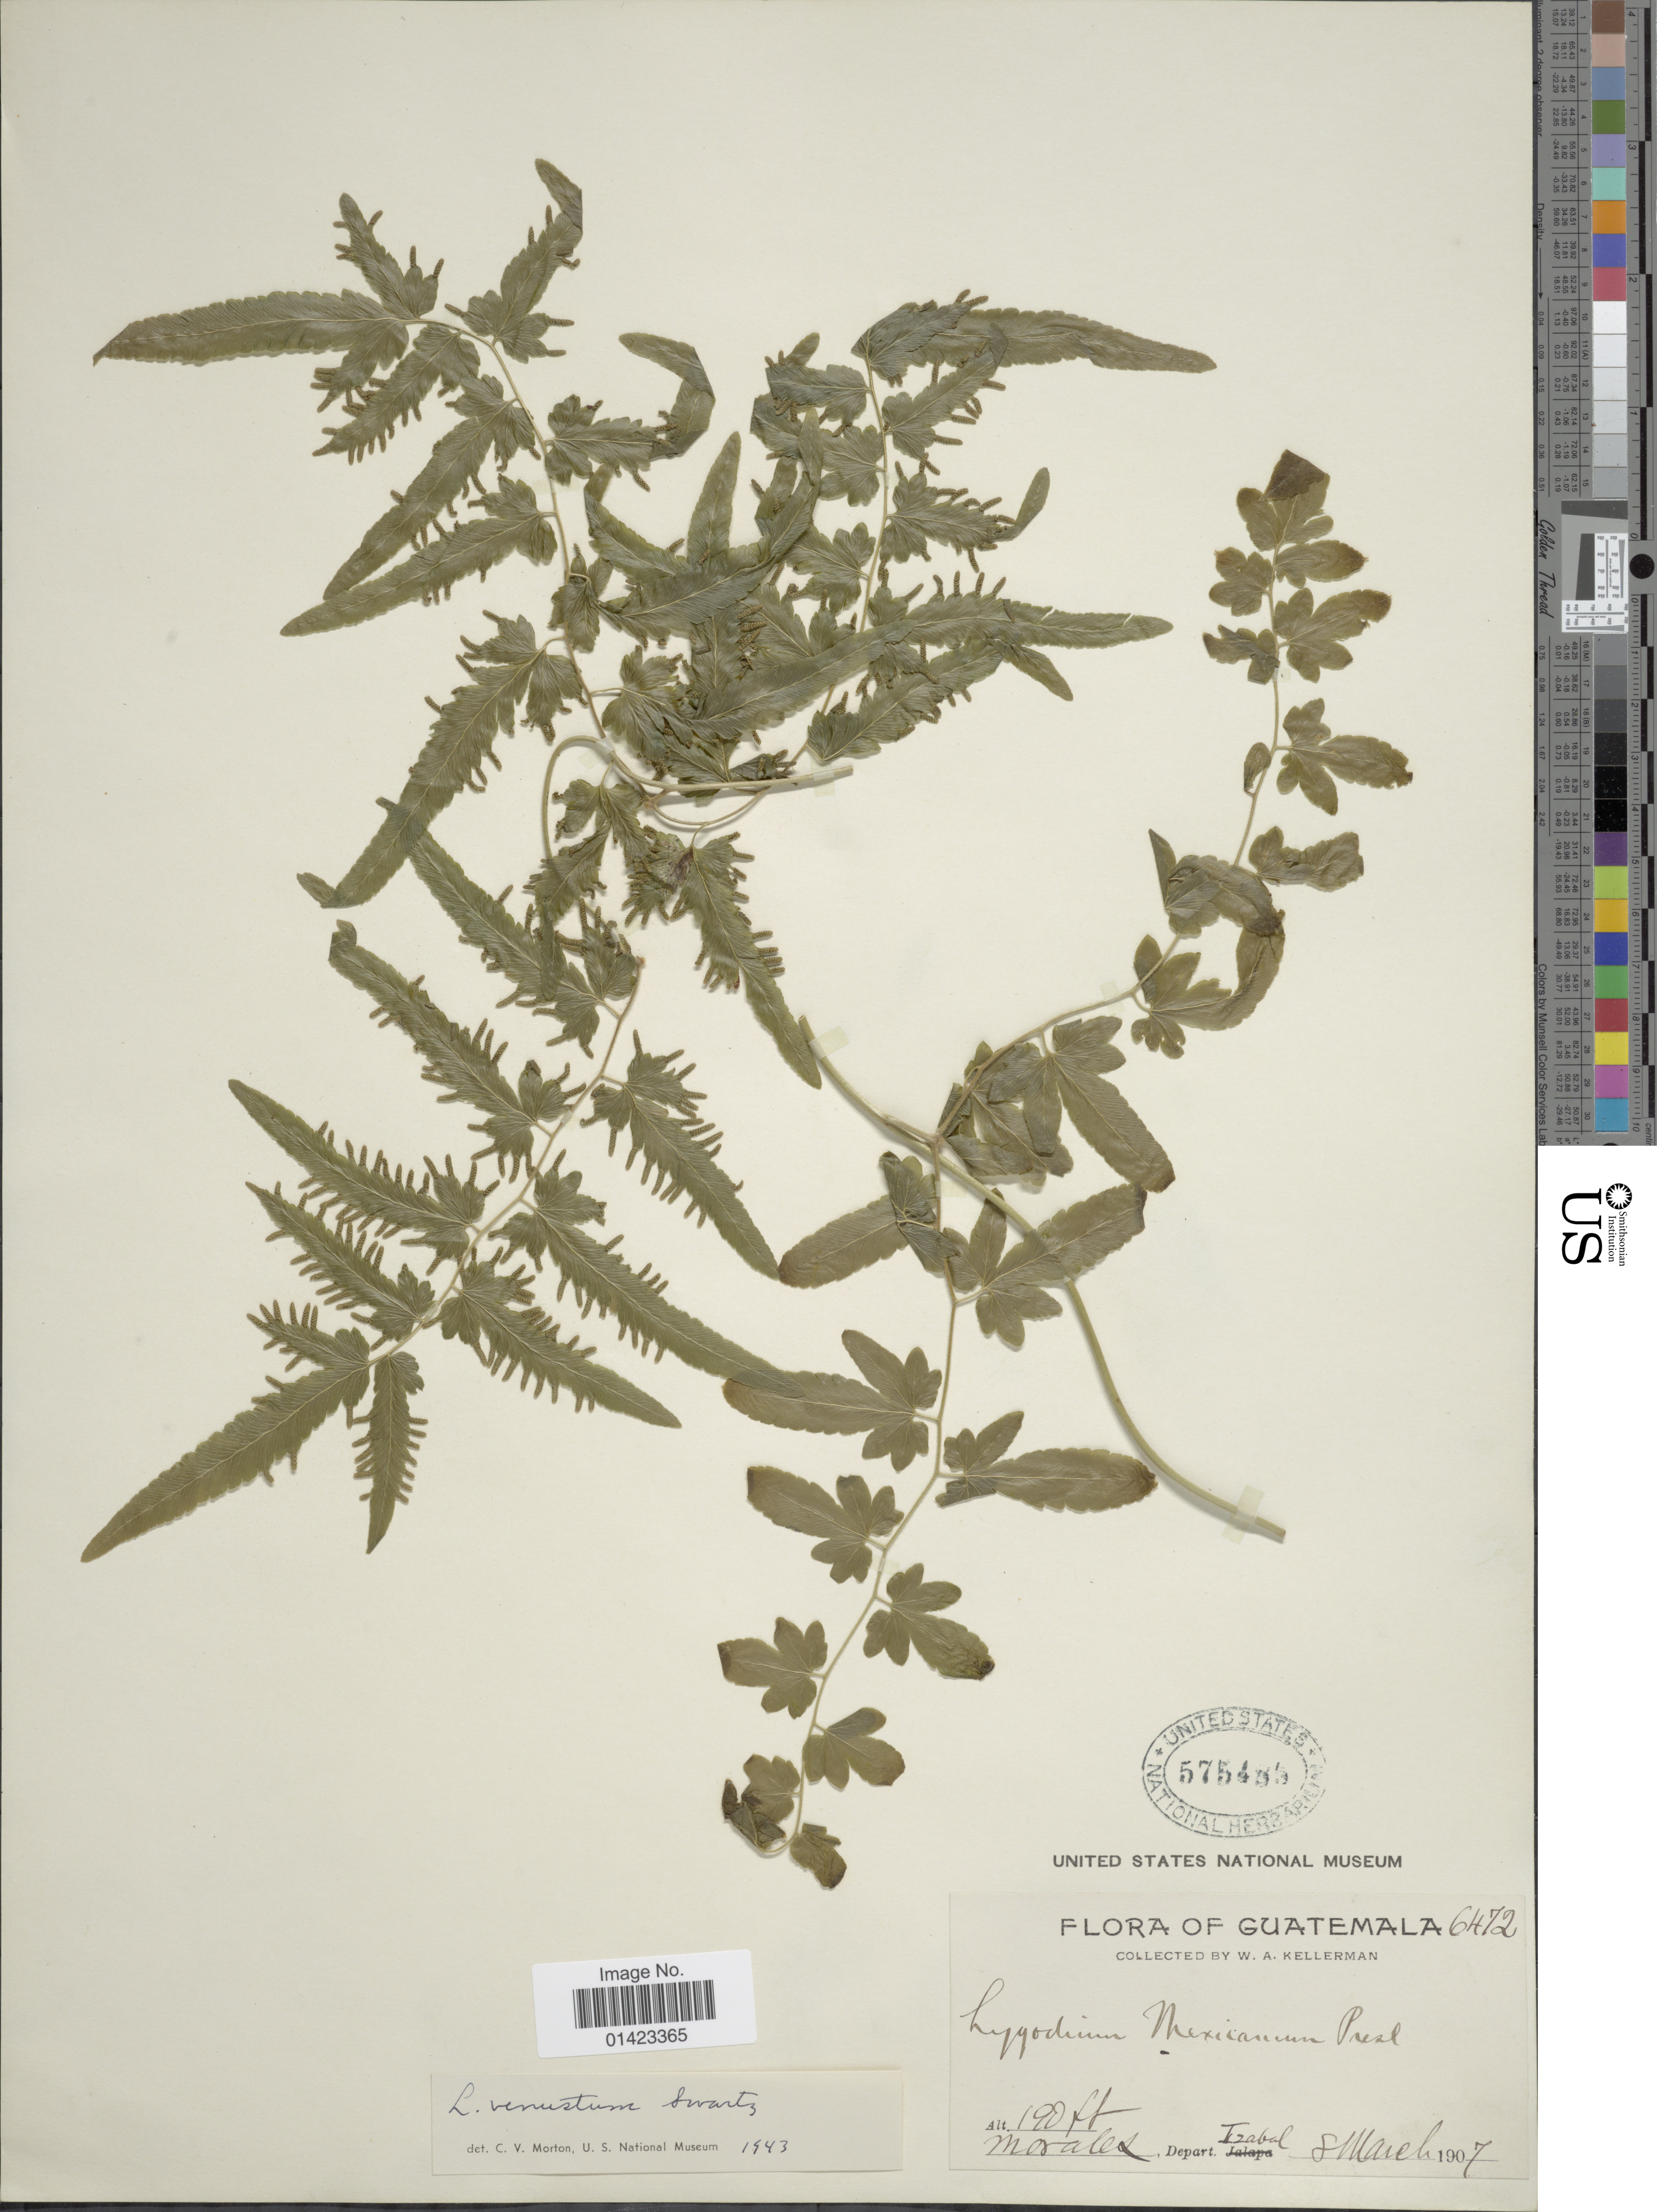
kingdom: Plantae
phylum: Tracheophyta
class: Polypodiopsida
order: Schizaeales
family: Lygodiaceae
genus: Lygodium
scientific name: Lygodium venustum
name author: Sw.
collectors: W. Kellerman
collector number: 6472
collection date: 1907-03-08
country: Guatemala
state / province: Izabal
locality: Morales, Depart Izabal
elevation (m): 58